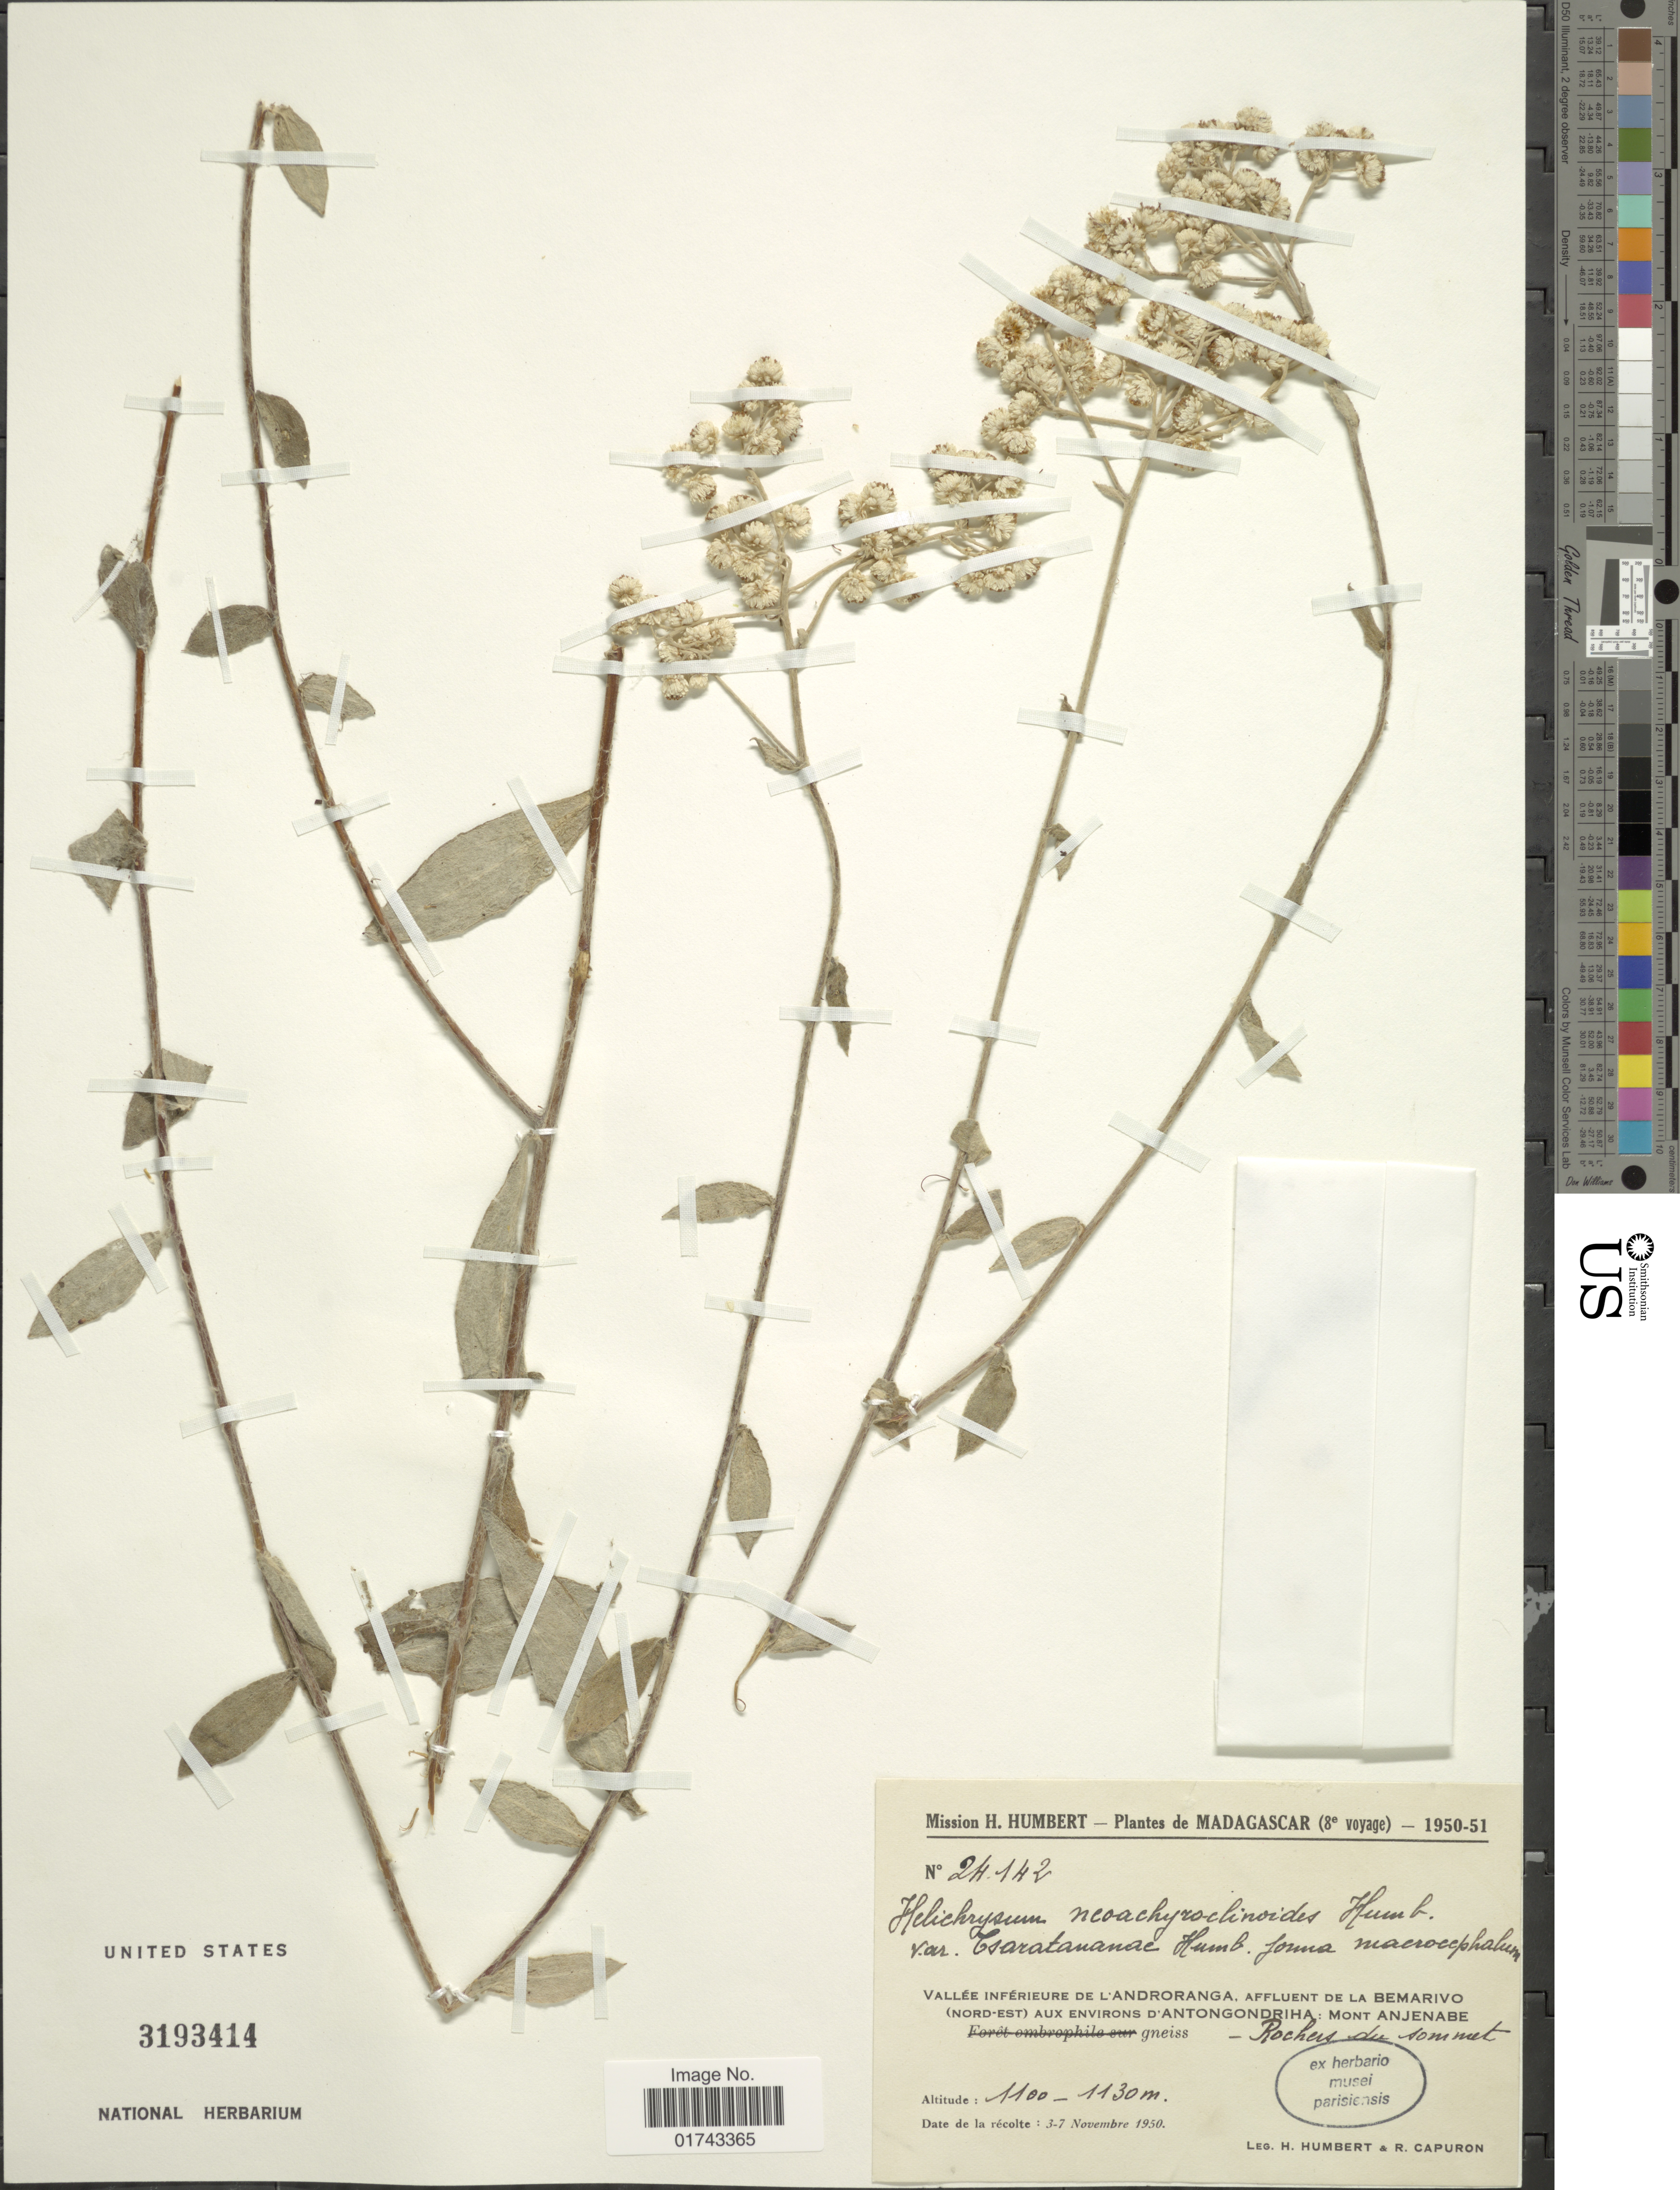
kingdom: Plantae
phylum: Tracheophyta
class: Magnoliopsida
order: Asterales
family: Asteraceae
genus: Helichrysum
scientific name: Helichrysum neoachryroclioides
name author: Humbert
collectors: H. Humbert & R. Capuron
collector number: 24142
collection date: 1950-11-03/1950-11-07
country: Madagascar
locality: Vallee Inferieure de l; Androranga, Affluent de la Bemarivo (Nord-Est) aux Environs d'Antongondriha: Mont Anjenabe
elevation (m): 1100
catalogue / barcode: US 3193414